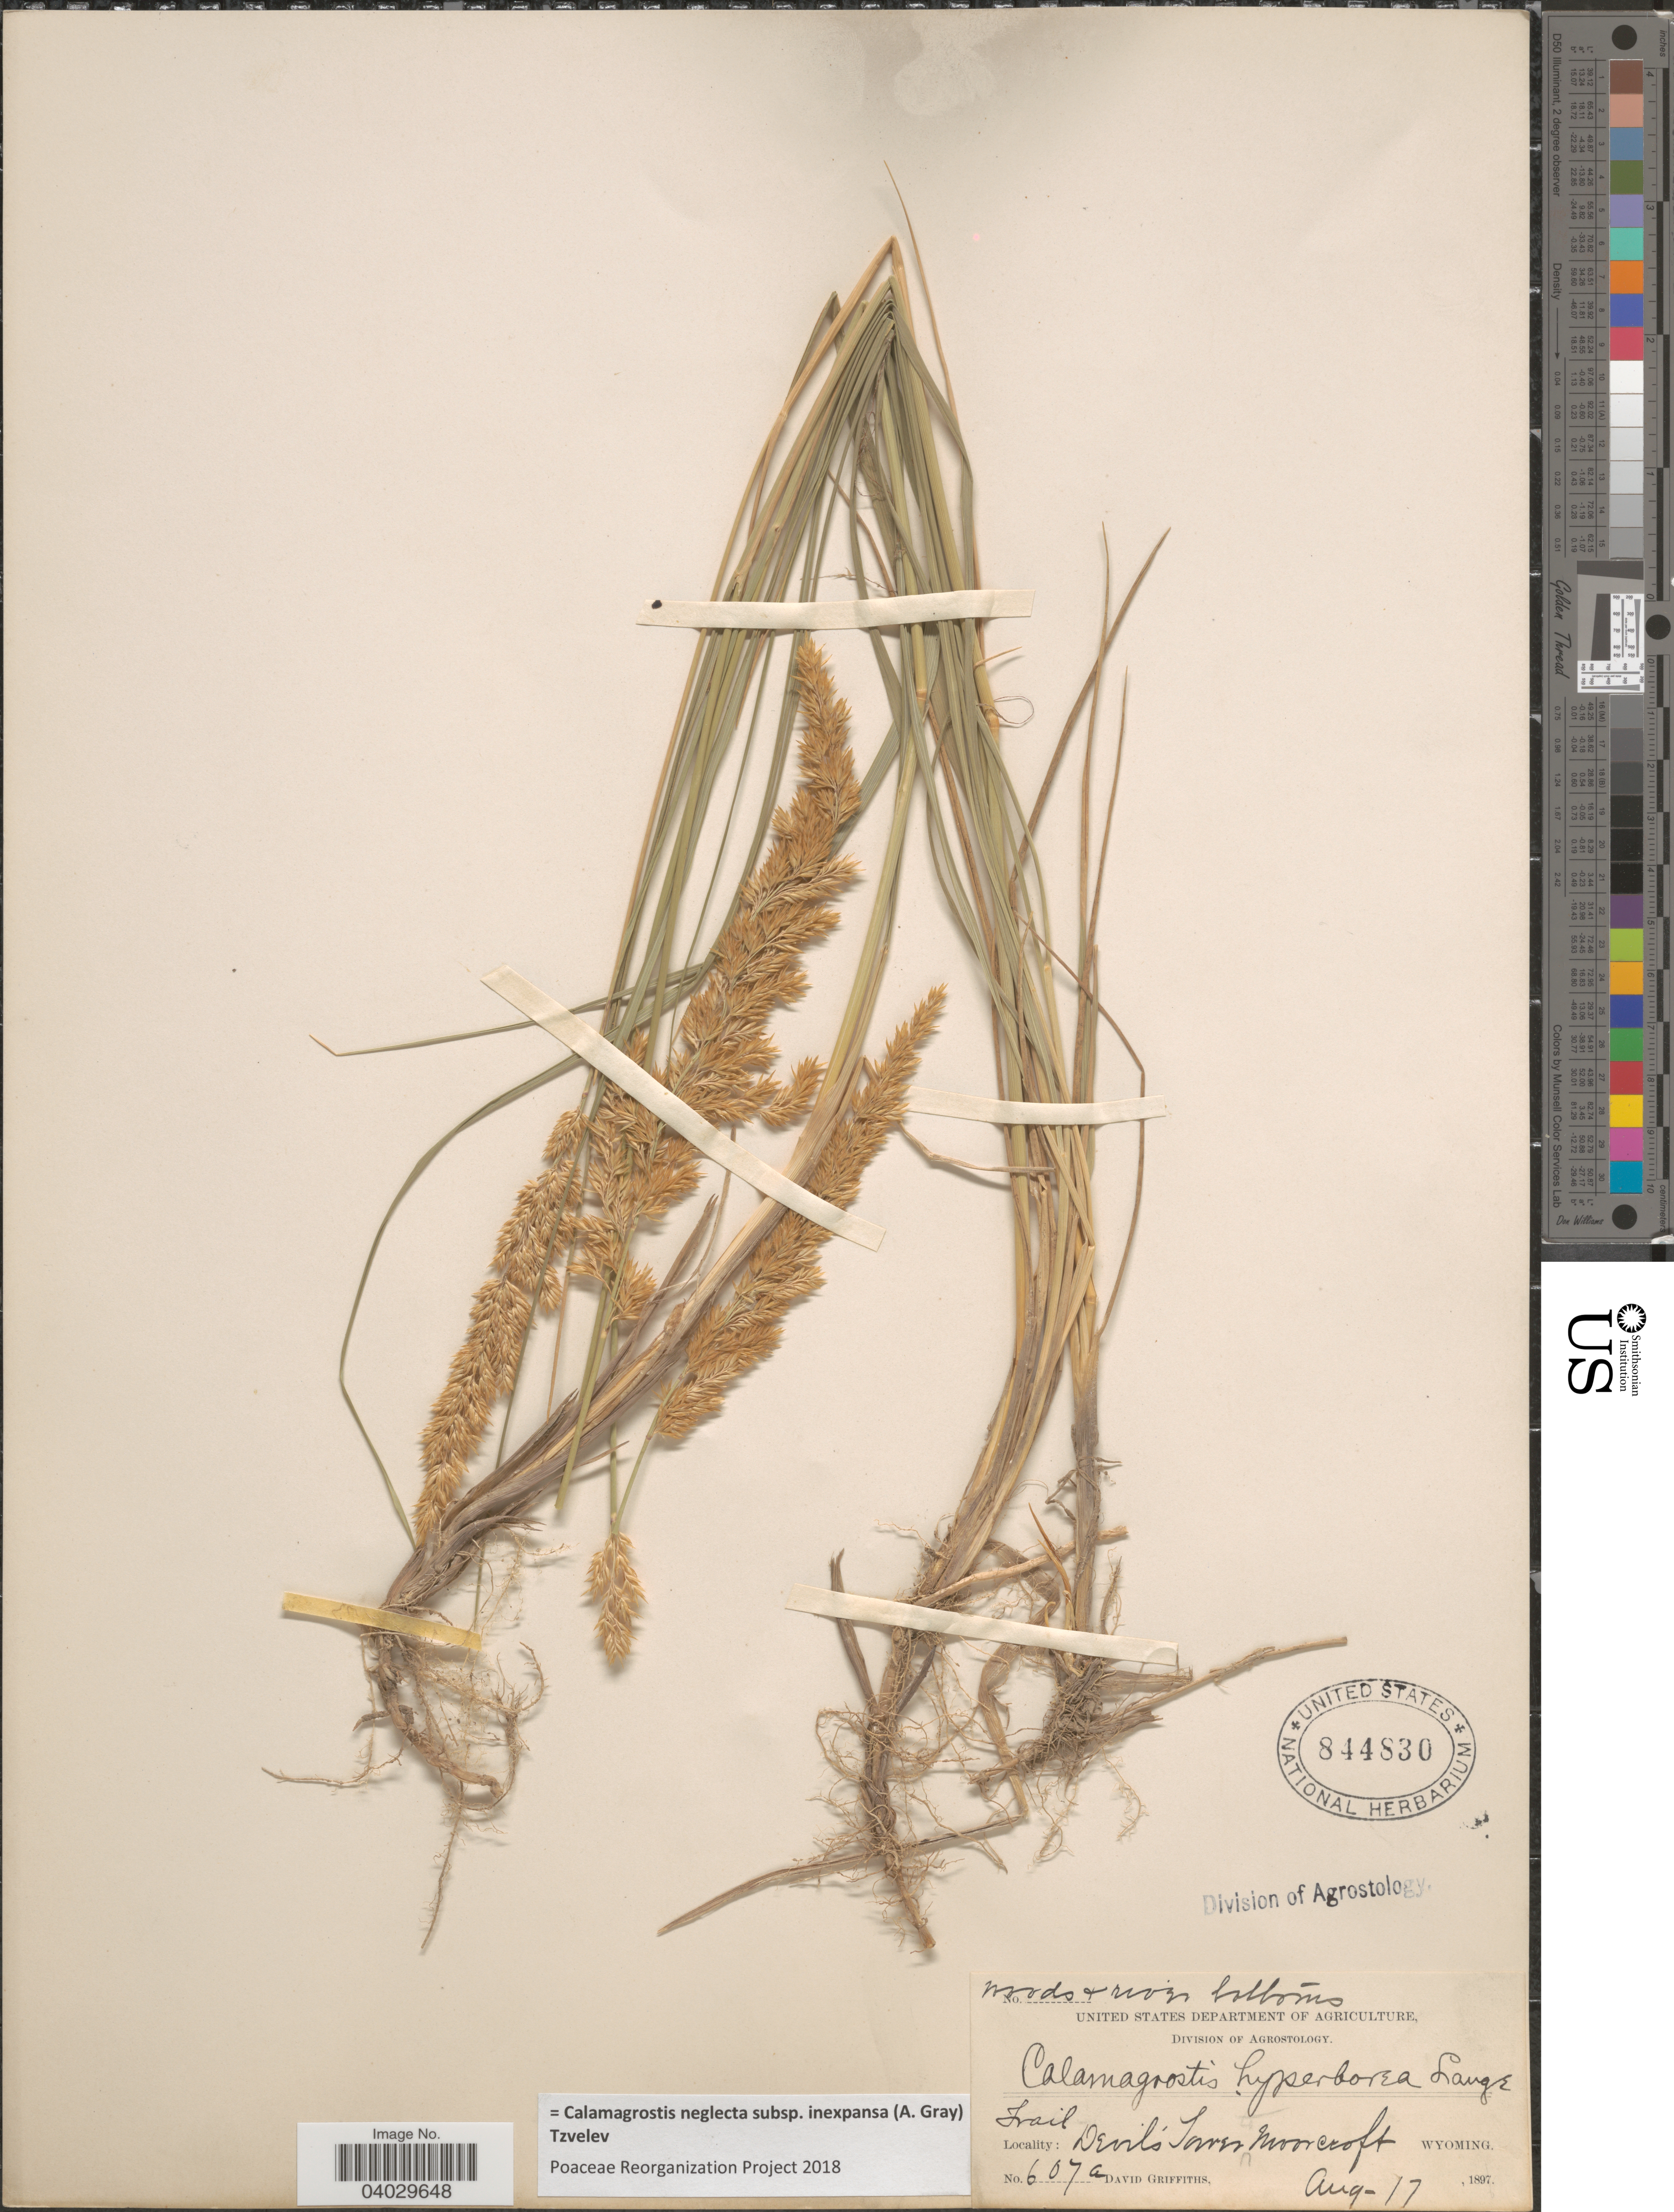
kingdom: Plantae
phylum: Tracheophyta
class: Liliopsida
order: Poales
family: Poaceae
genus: Calamagrostis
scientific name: Calamagrostis neglecta subsp. inexpansa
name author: (A. Gray) Tzvelev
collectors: D. Griffiths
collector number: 607a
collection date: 1897-08-17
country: United States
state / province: Wyoming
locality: Trail Devil's Tower Moorcroft.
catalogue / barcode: US 844830